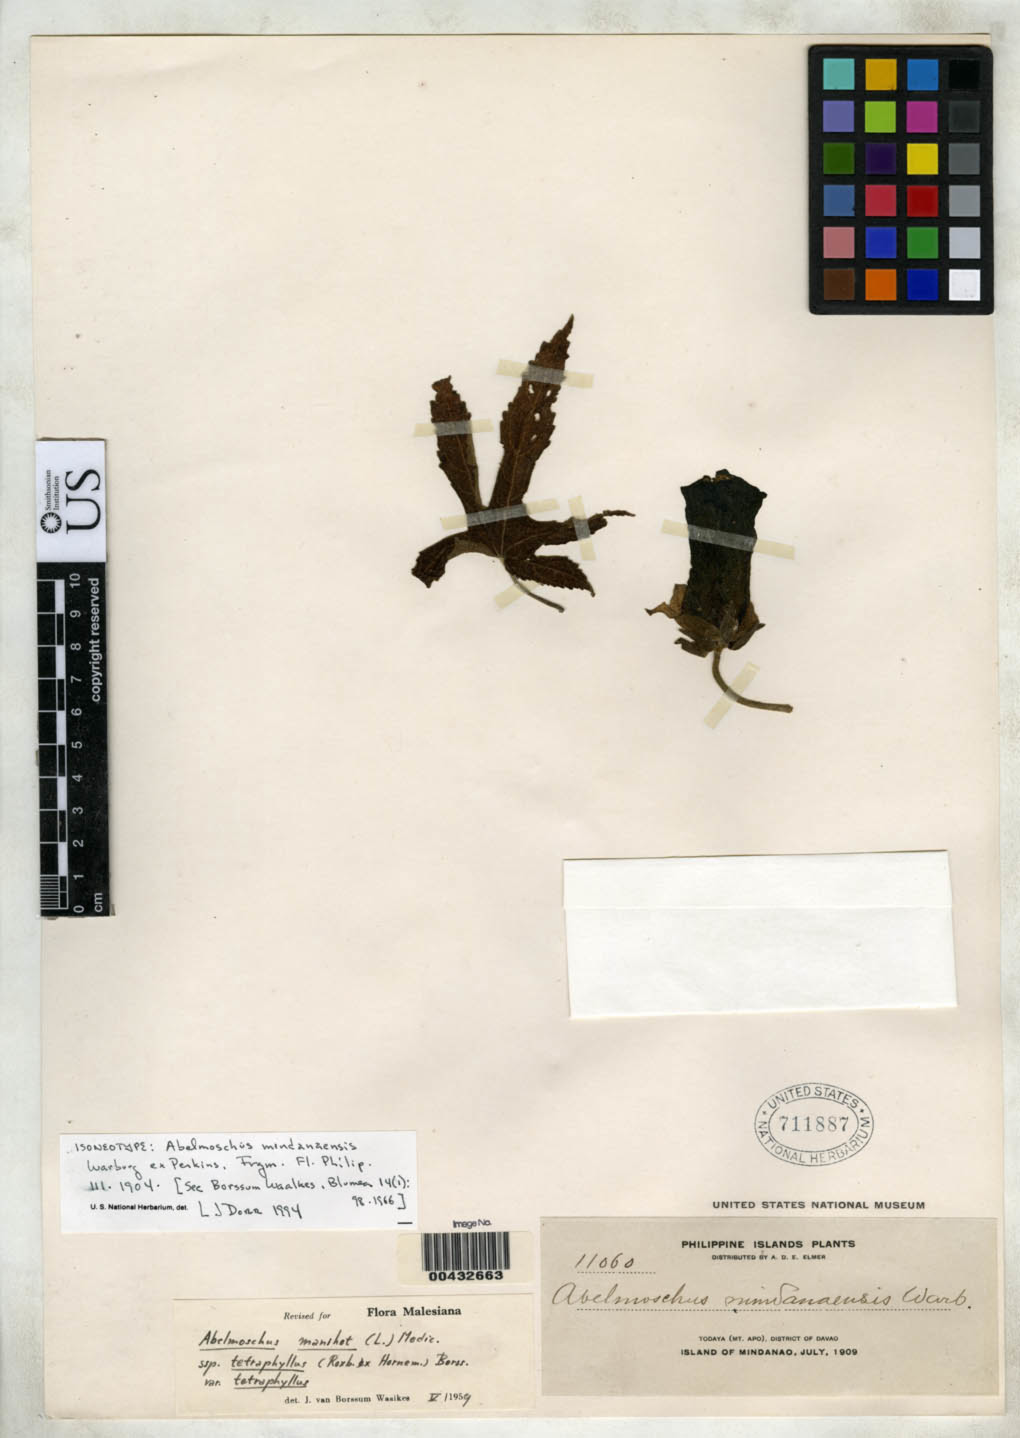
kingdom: Plantae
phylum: Tracheophyta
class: Magnoliopsida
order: Malvales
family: Malvaceae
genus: Abelmoschus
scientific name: Abelmoschus mindanaensis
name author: Warb. ex Perkins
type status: Isoneotype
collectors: A. D. E. Elmer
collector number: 11060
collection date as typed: Jul 1906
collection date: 1906-07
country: Philippines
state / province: Davao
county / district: Davao del Sur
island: Mindanao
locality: Todaya, Mt. Apo.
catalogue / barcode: US 711887